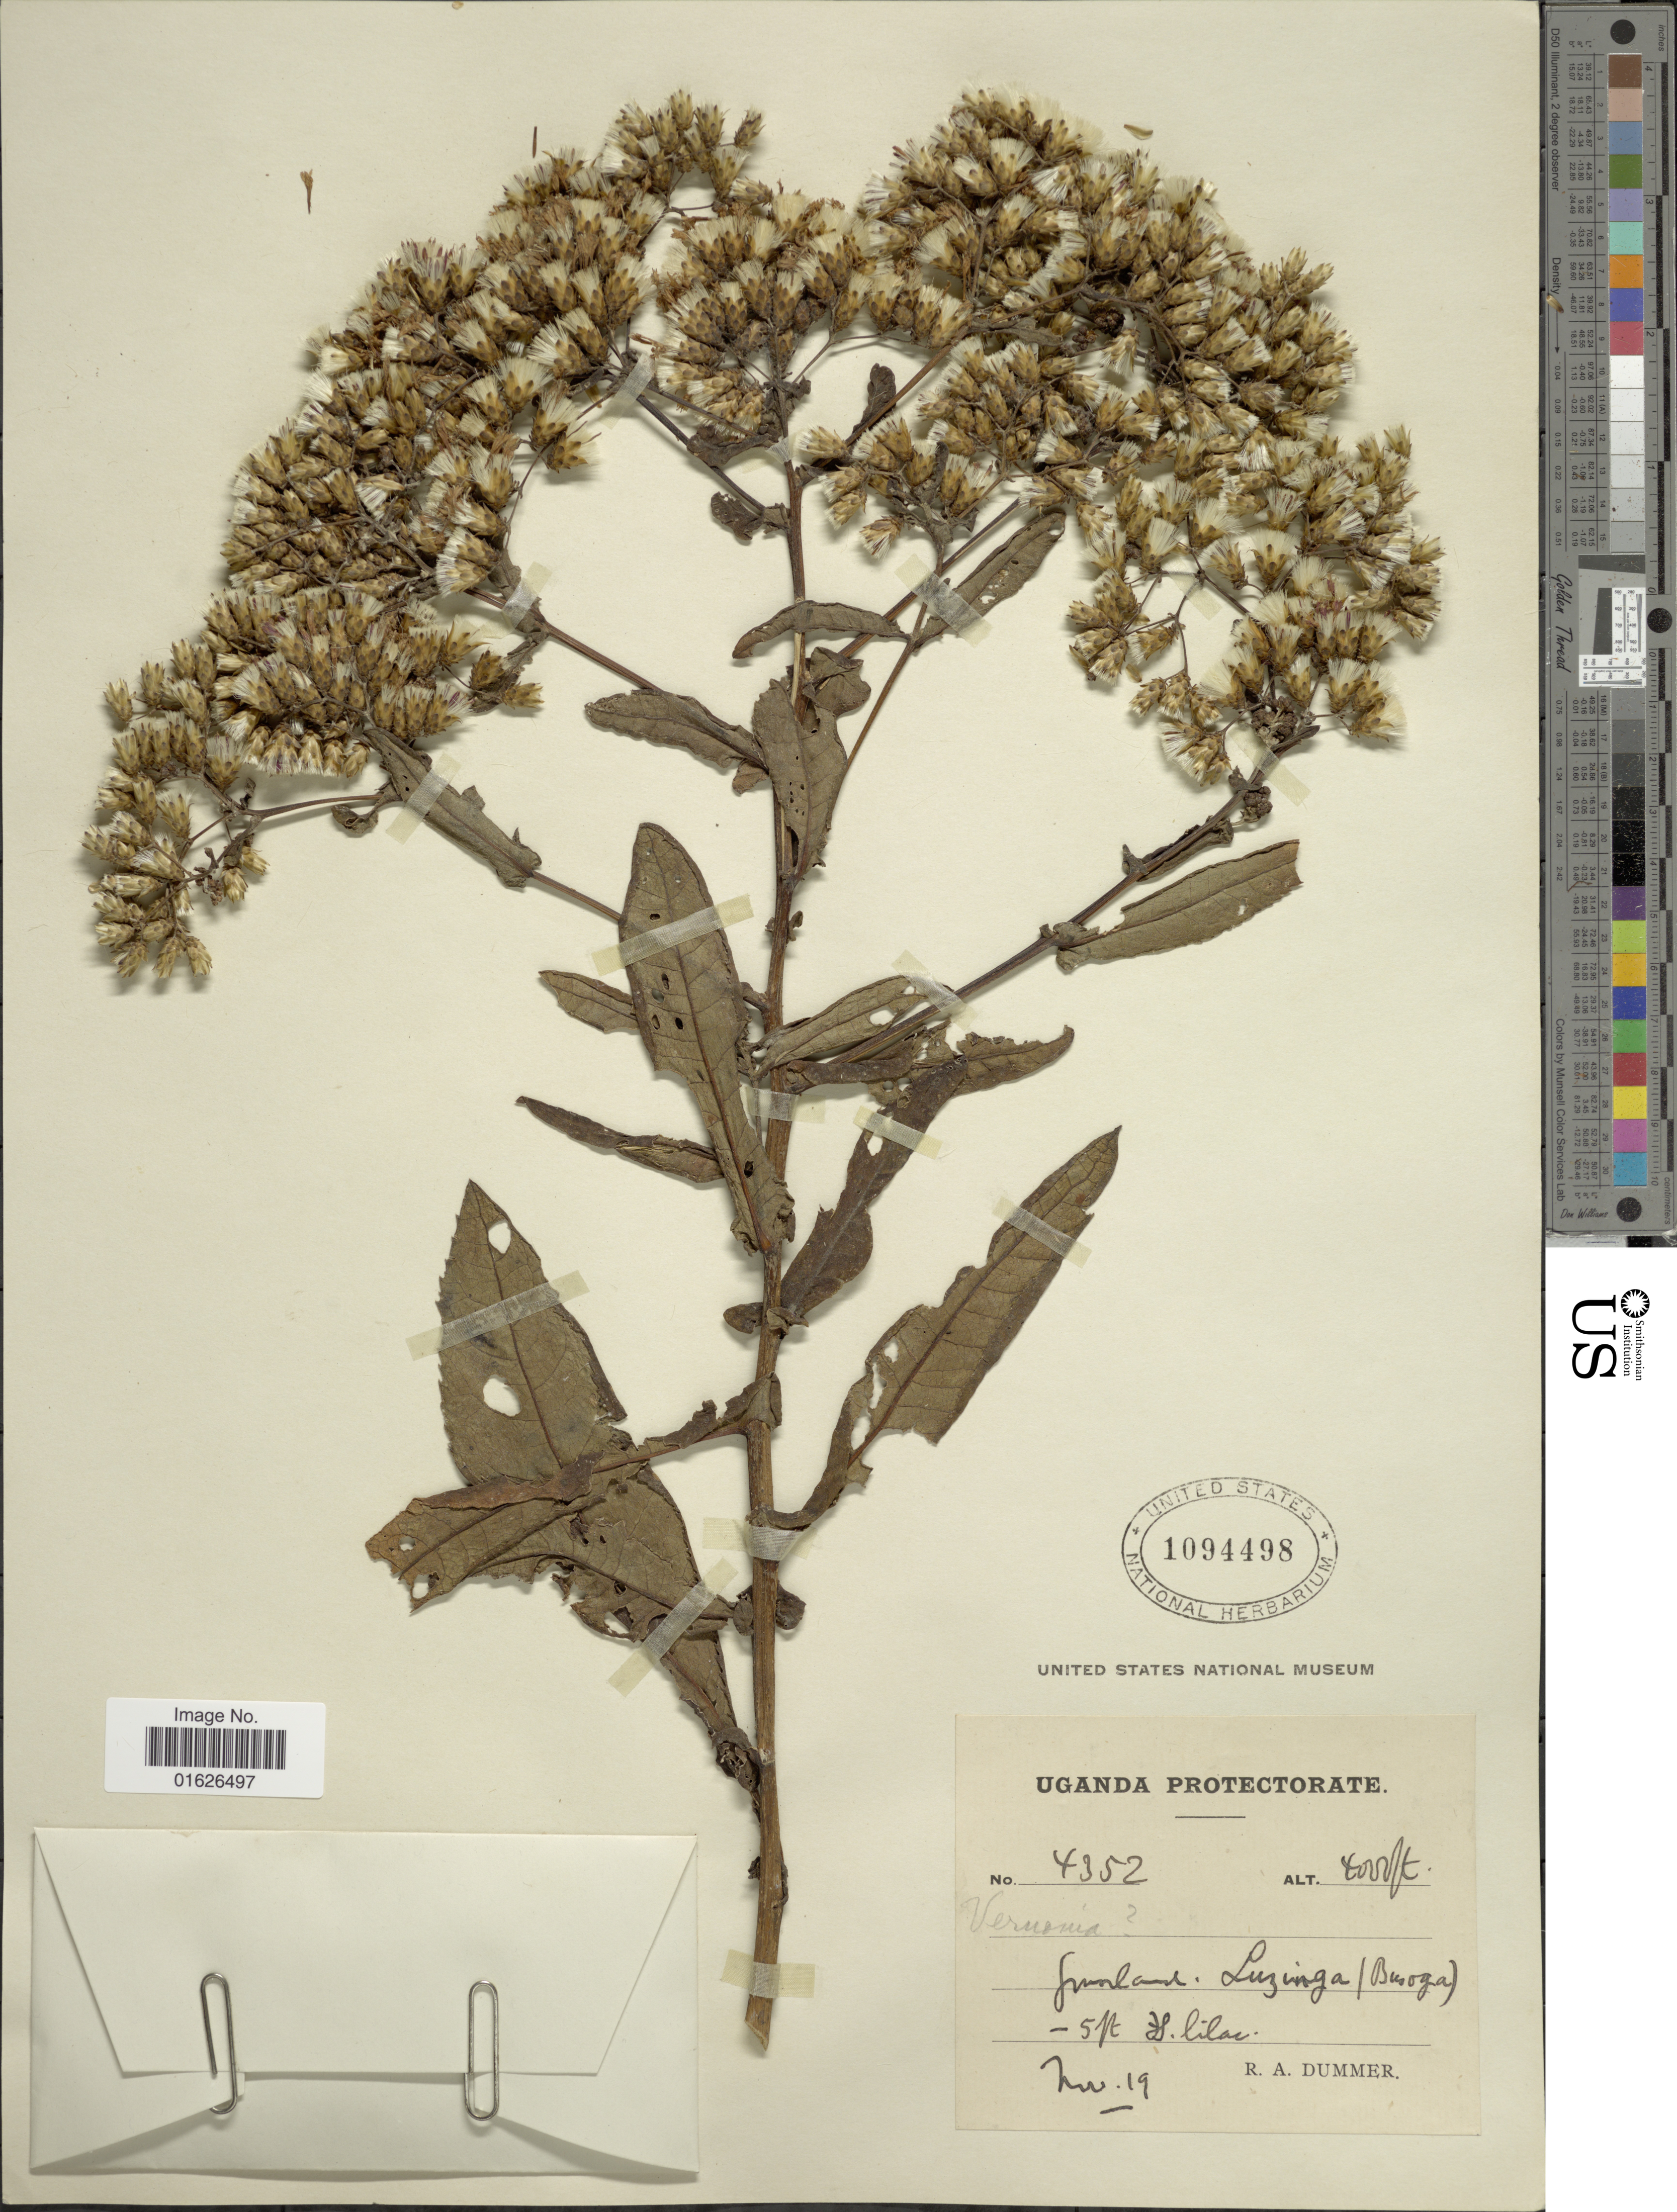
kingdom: Plantae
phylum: Tracheophyta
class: Magnoliopsida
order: Asterales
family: Asteraceae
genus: Gymnanthemum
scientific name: Gymnanthemum theophrastifolium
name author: (Schweinf. ex Oliv. & Hiern) H. Rob.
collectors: R. Dümmer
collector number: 4352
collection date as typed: Transcribed d/m/y: /11/19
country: Uganda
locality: Uganda Protectorate, Grassland, Luzinga ( Busoga )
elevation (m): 2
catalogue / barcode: US 1094498